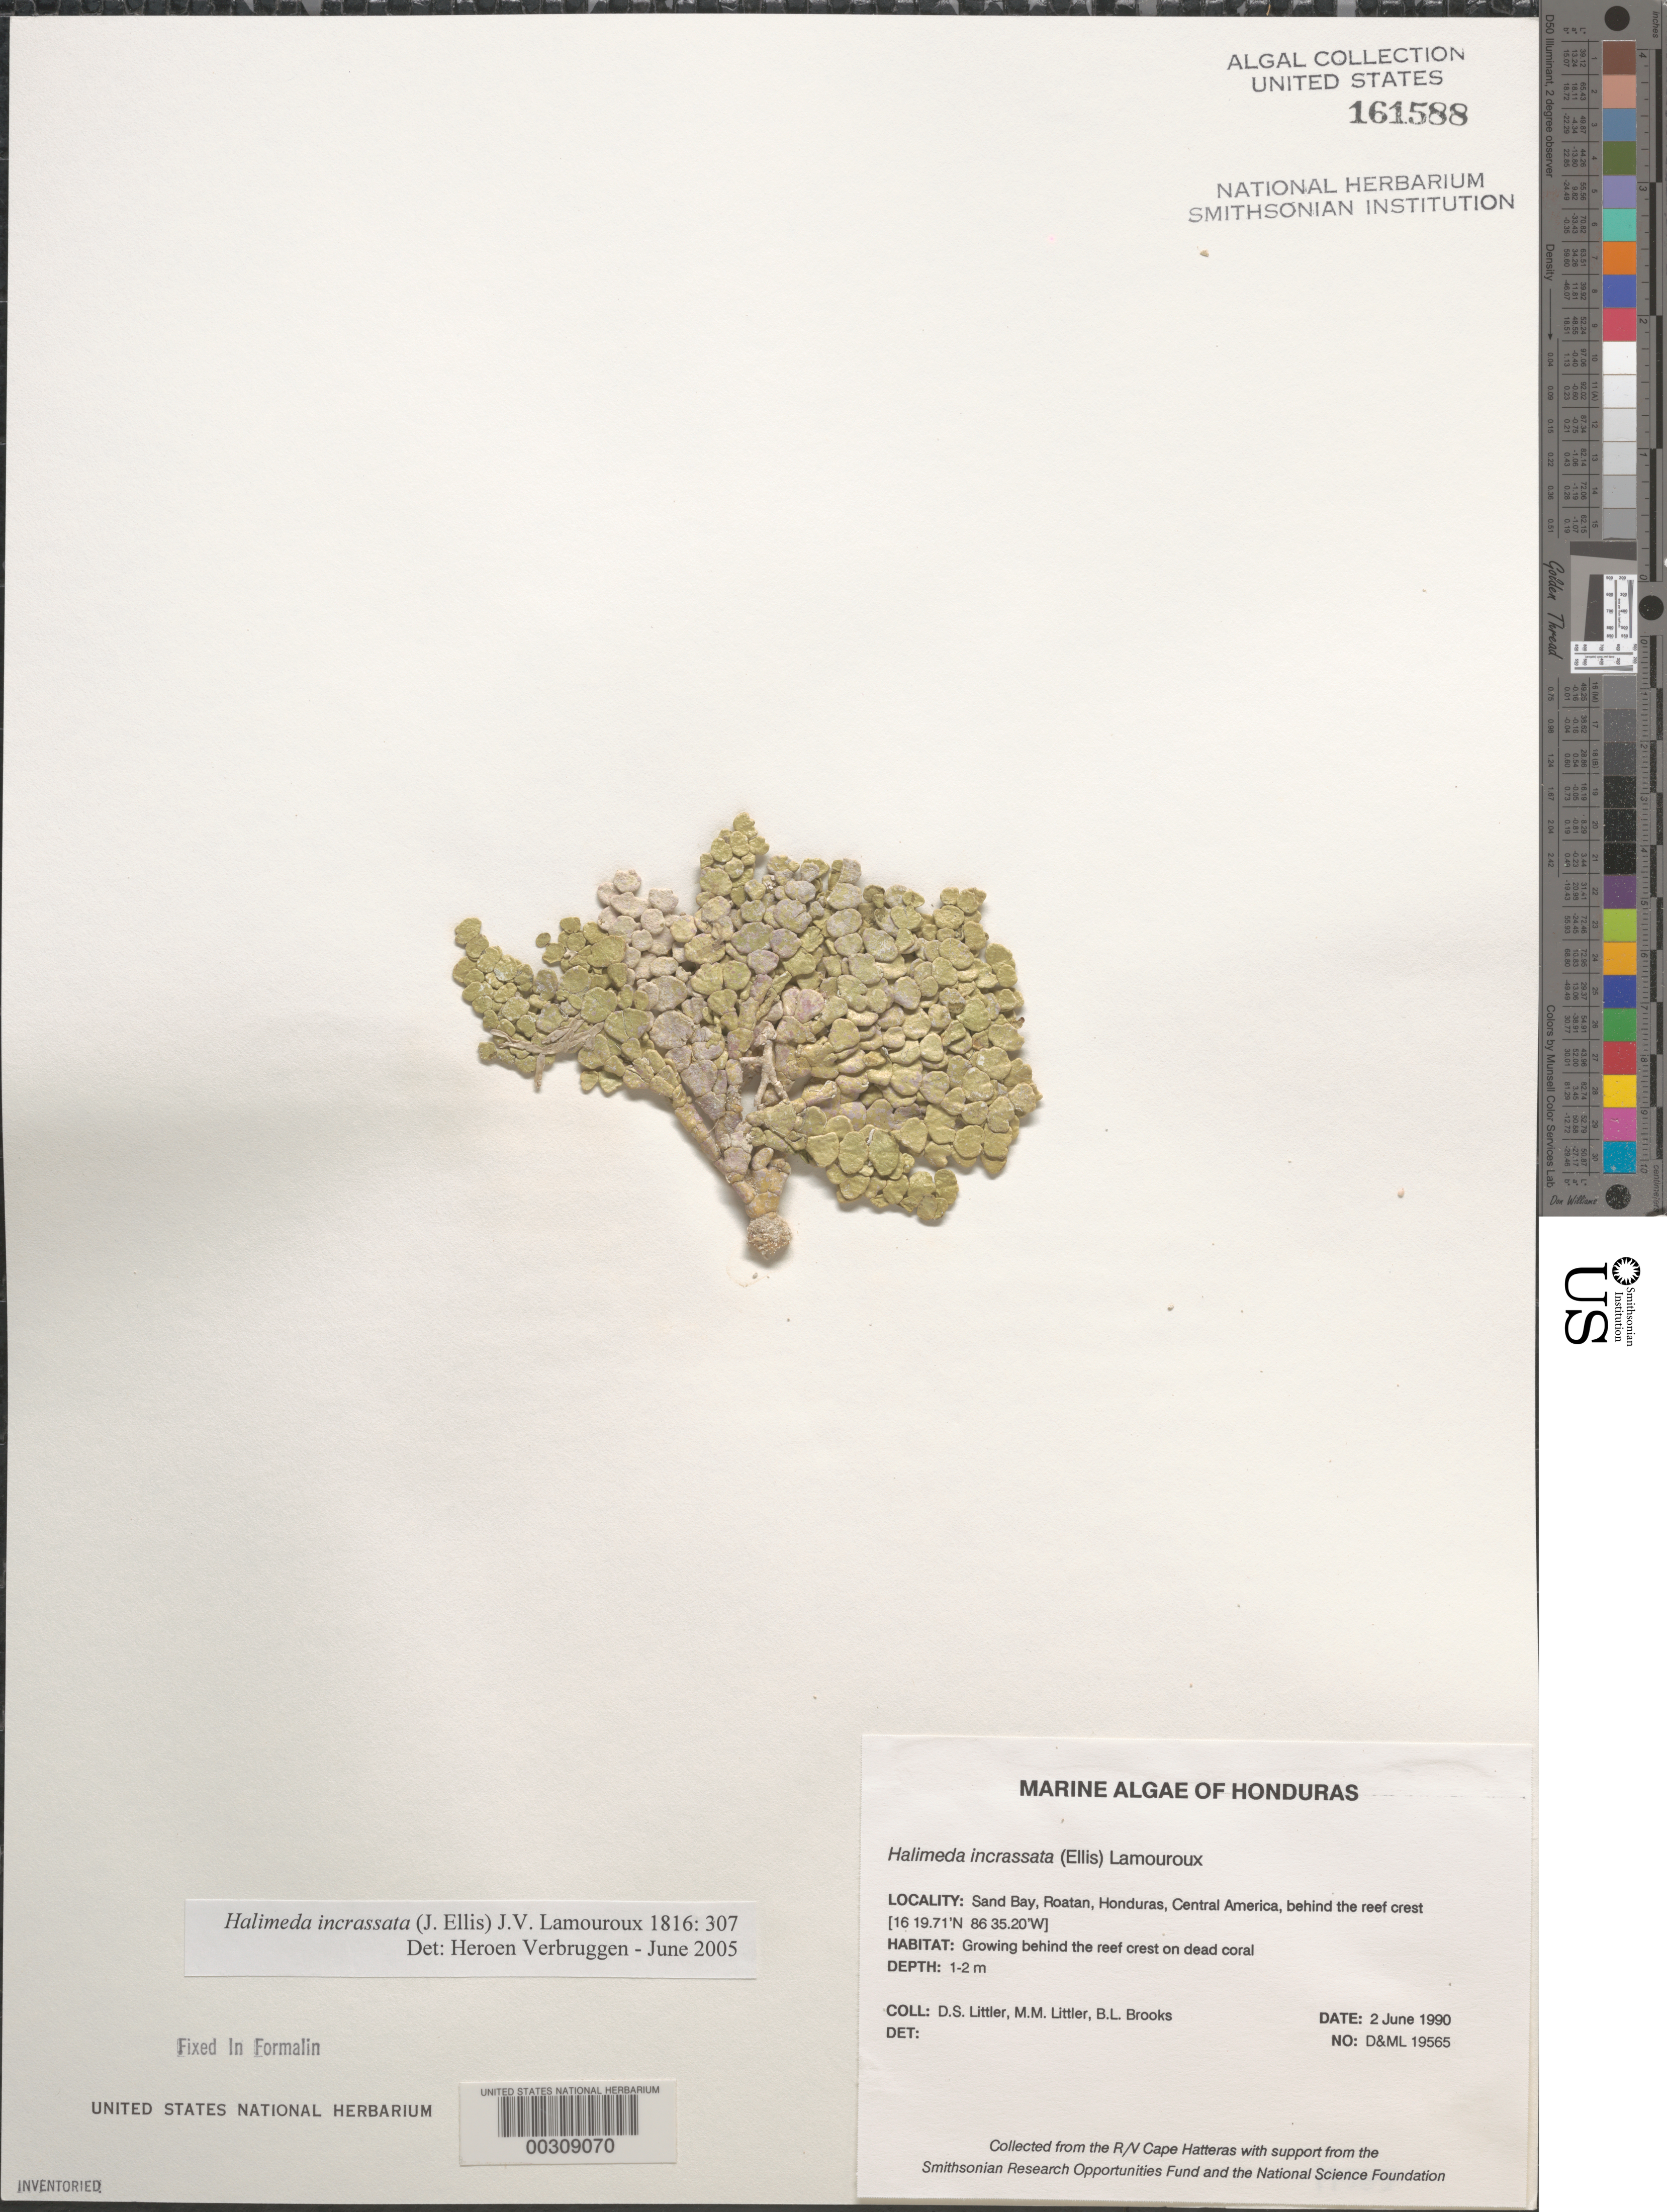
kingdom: Plantae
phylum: Chlorophyta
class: Ulvophyceae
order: Bryopsidales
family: Halimedaceae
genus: Halimeda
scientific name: Halimeda incrassata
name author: (J. Ellis) J.V.Lamouroux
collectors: D. S. Littler, M. M. Littler & B. Brooks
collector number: D&ML 19565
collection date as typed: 02 Jun 1990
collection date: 1990-06-02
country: Honduras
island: Roatan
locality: Sand Bay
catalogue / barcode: US 161588